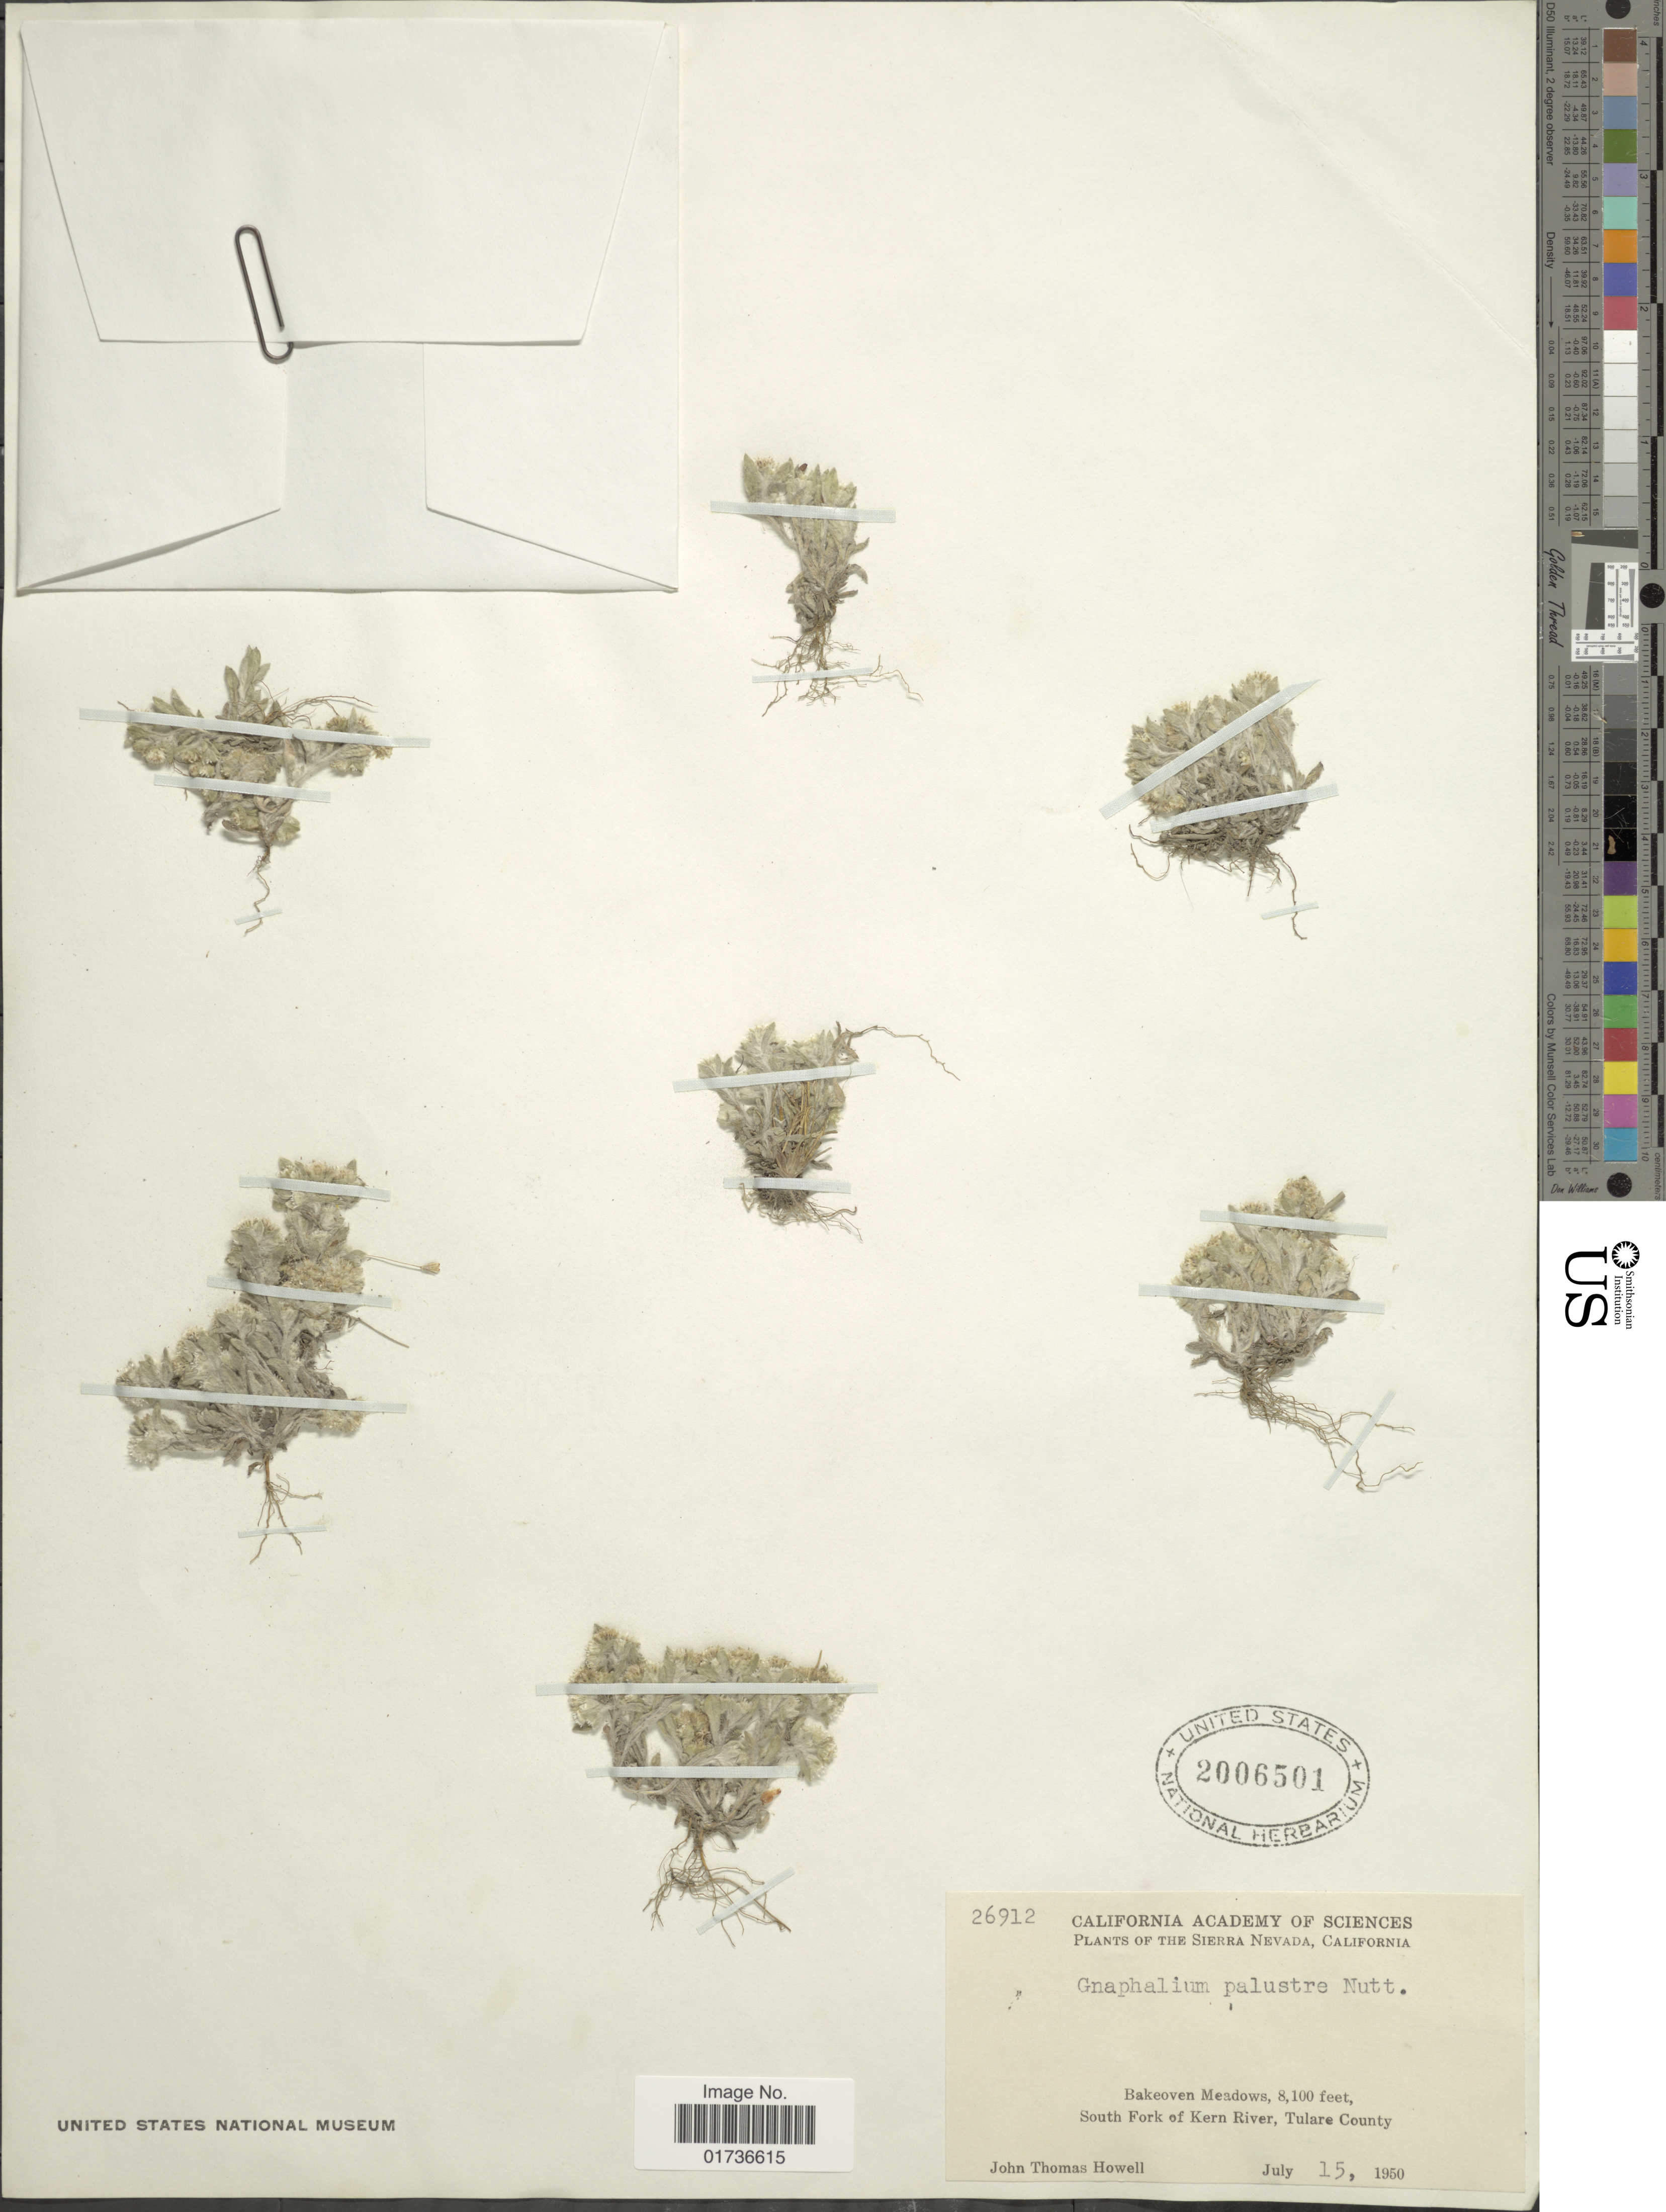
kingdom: Plantae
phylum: Tracheophyta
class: Magnoliopsida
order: Asterales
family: Asteraceae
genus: Gnaphalium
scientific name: Gnaphalium palustre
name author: Nutt.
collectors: J. T. Howell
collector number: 26912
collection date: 1950-07-15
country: United States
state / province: California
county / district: Tulare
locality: The Sierra Nevada, Bakeoven Meadows, South Fork of Kern River, Tulare County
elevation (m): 2469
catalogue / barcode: US 2006501